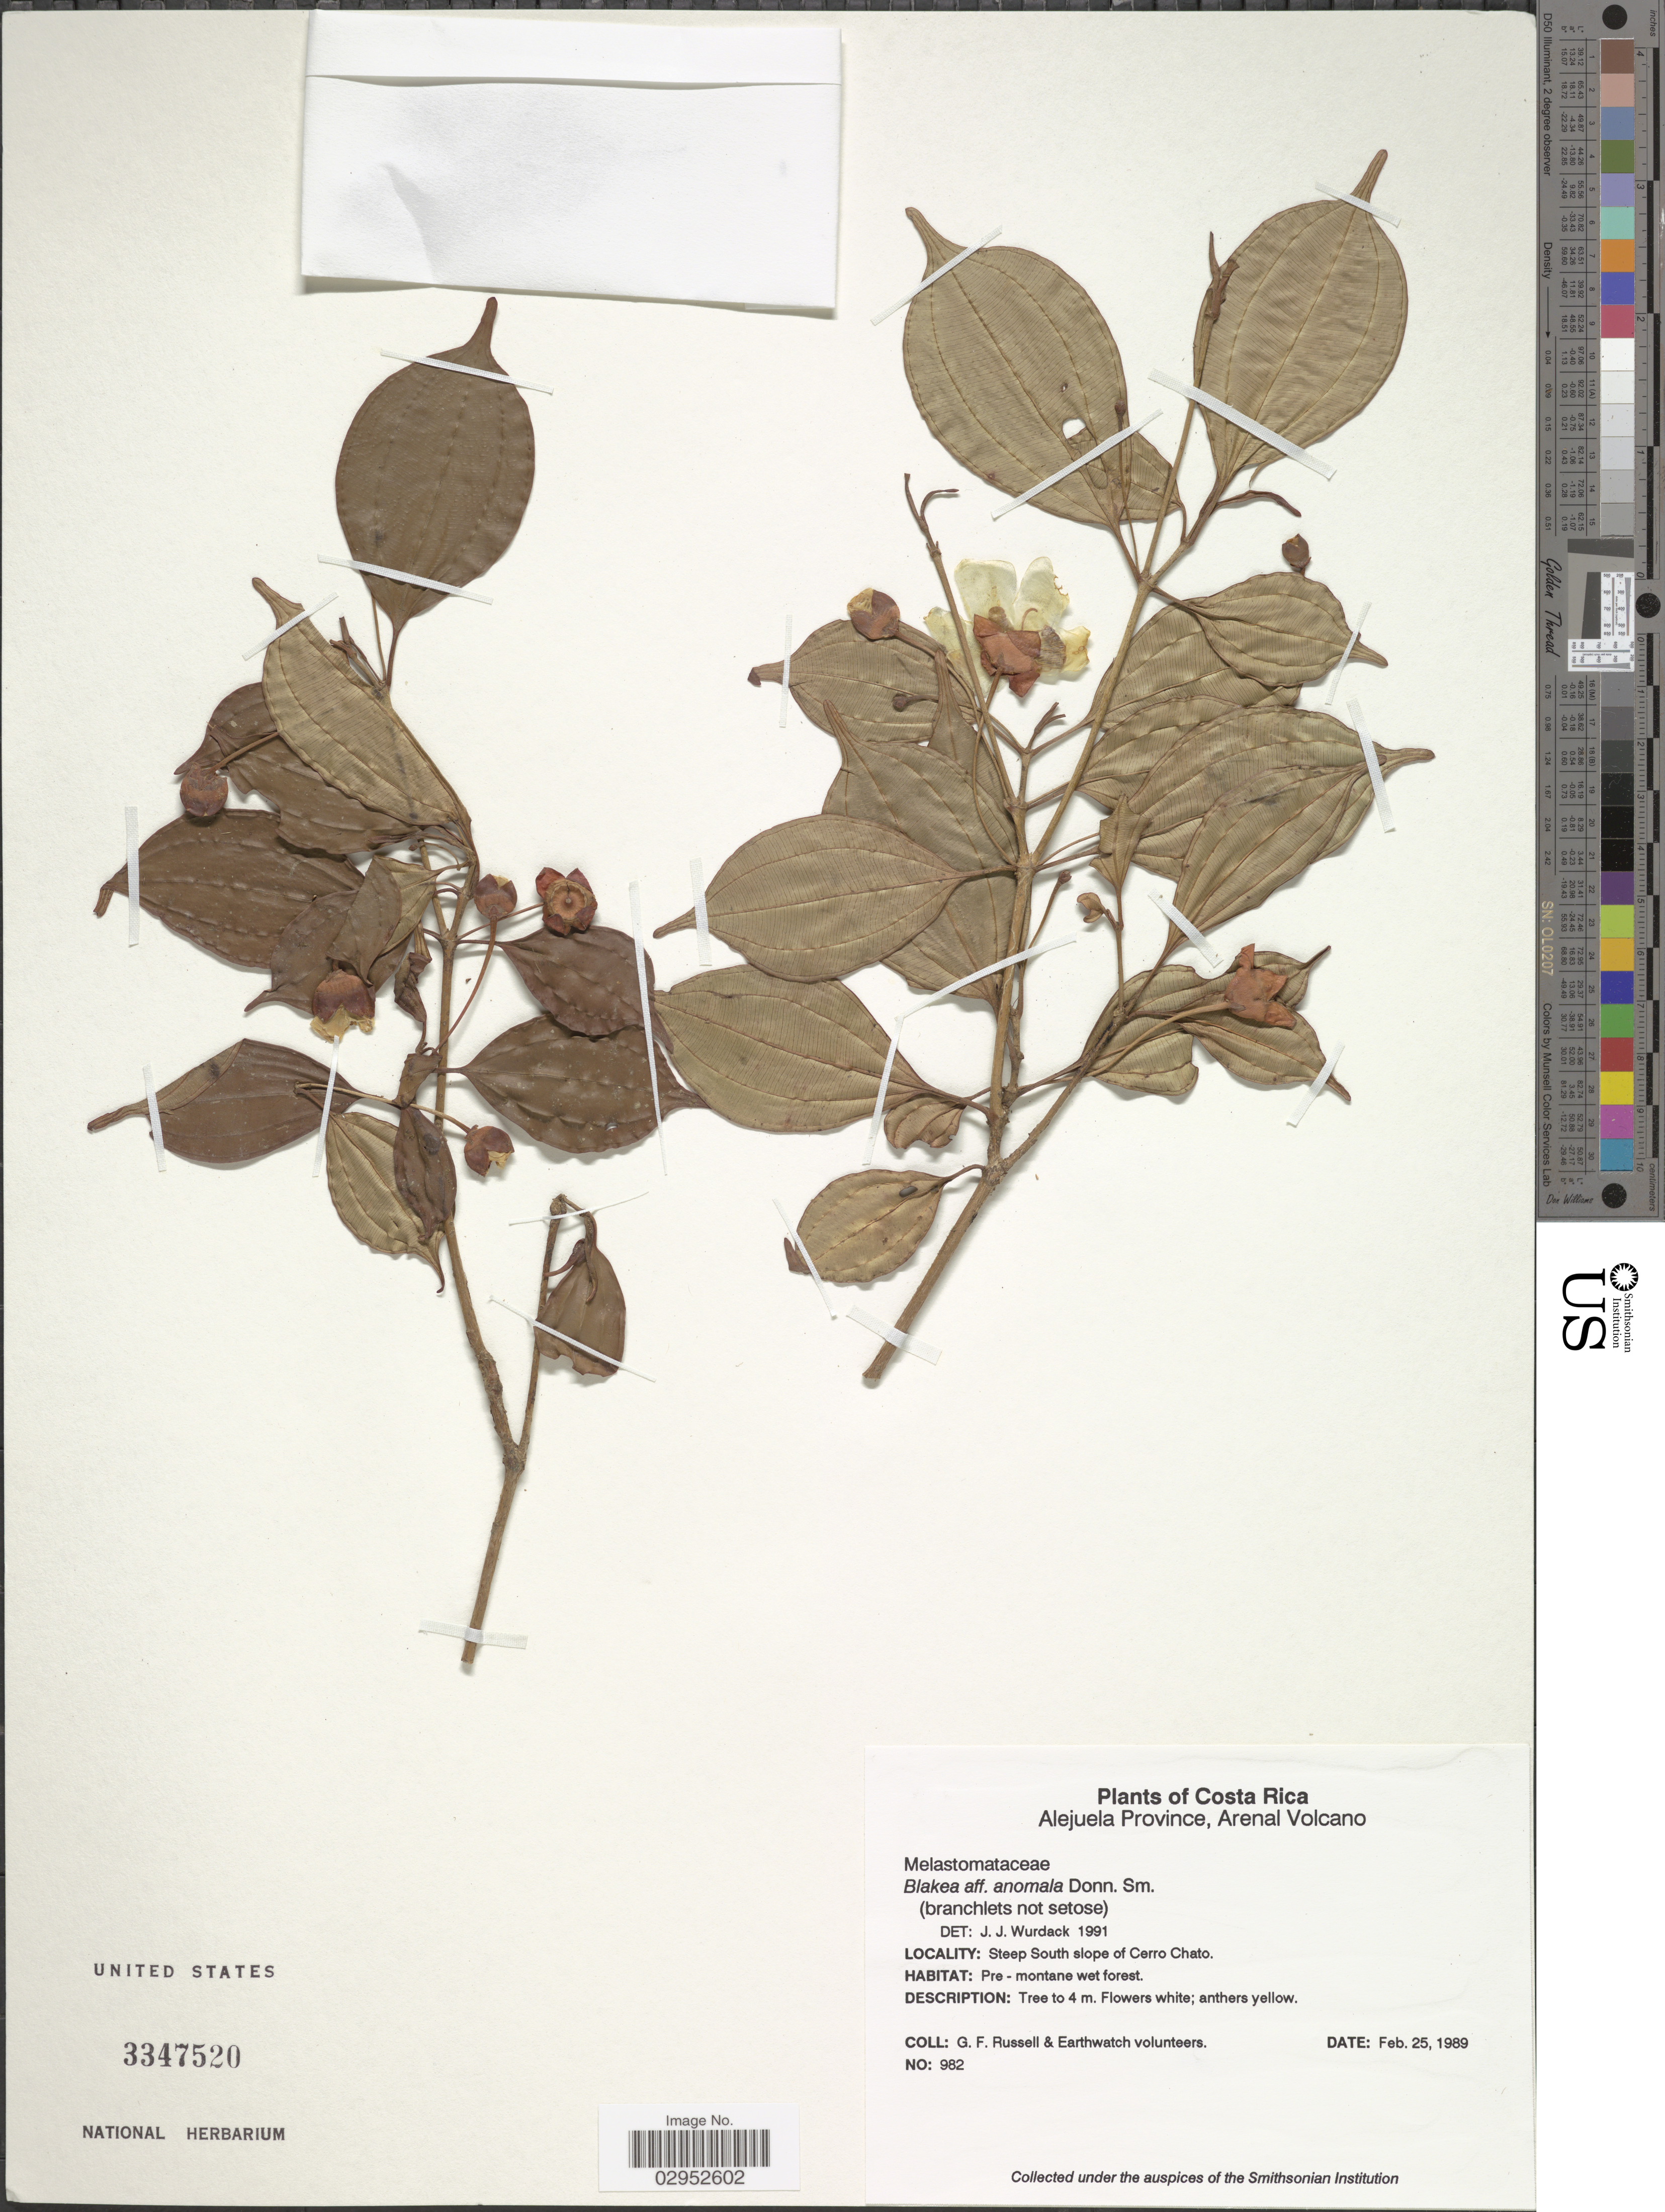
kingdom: Plantae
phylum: Tracheophyta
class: Magnoliopsida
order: Myrtales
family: Melastomataceae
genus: Blakea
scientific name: Blakea anomala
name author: Donn. Sm.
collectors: G. Russell & Earthwatch Volunteers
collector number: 982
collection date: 1989-02-25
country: Costa Rica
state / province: Alajuela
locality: Alejuela Province, Arenal Volcano, Steep South slope of Cerro Chato.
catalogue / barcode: US 3347520